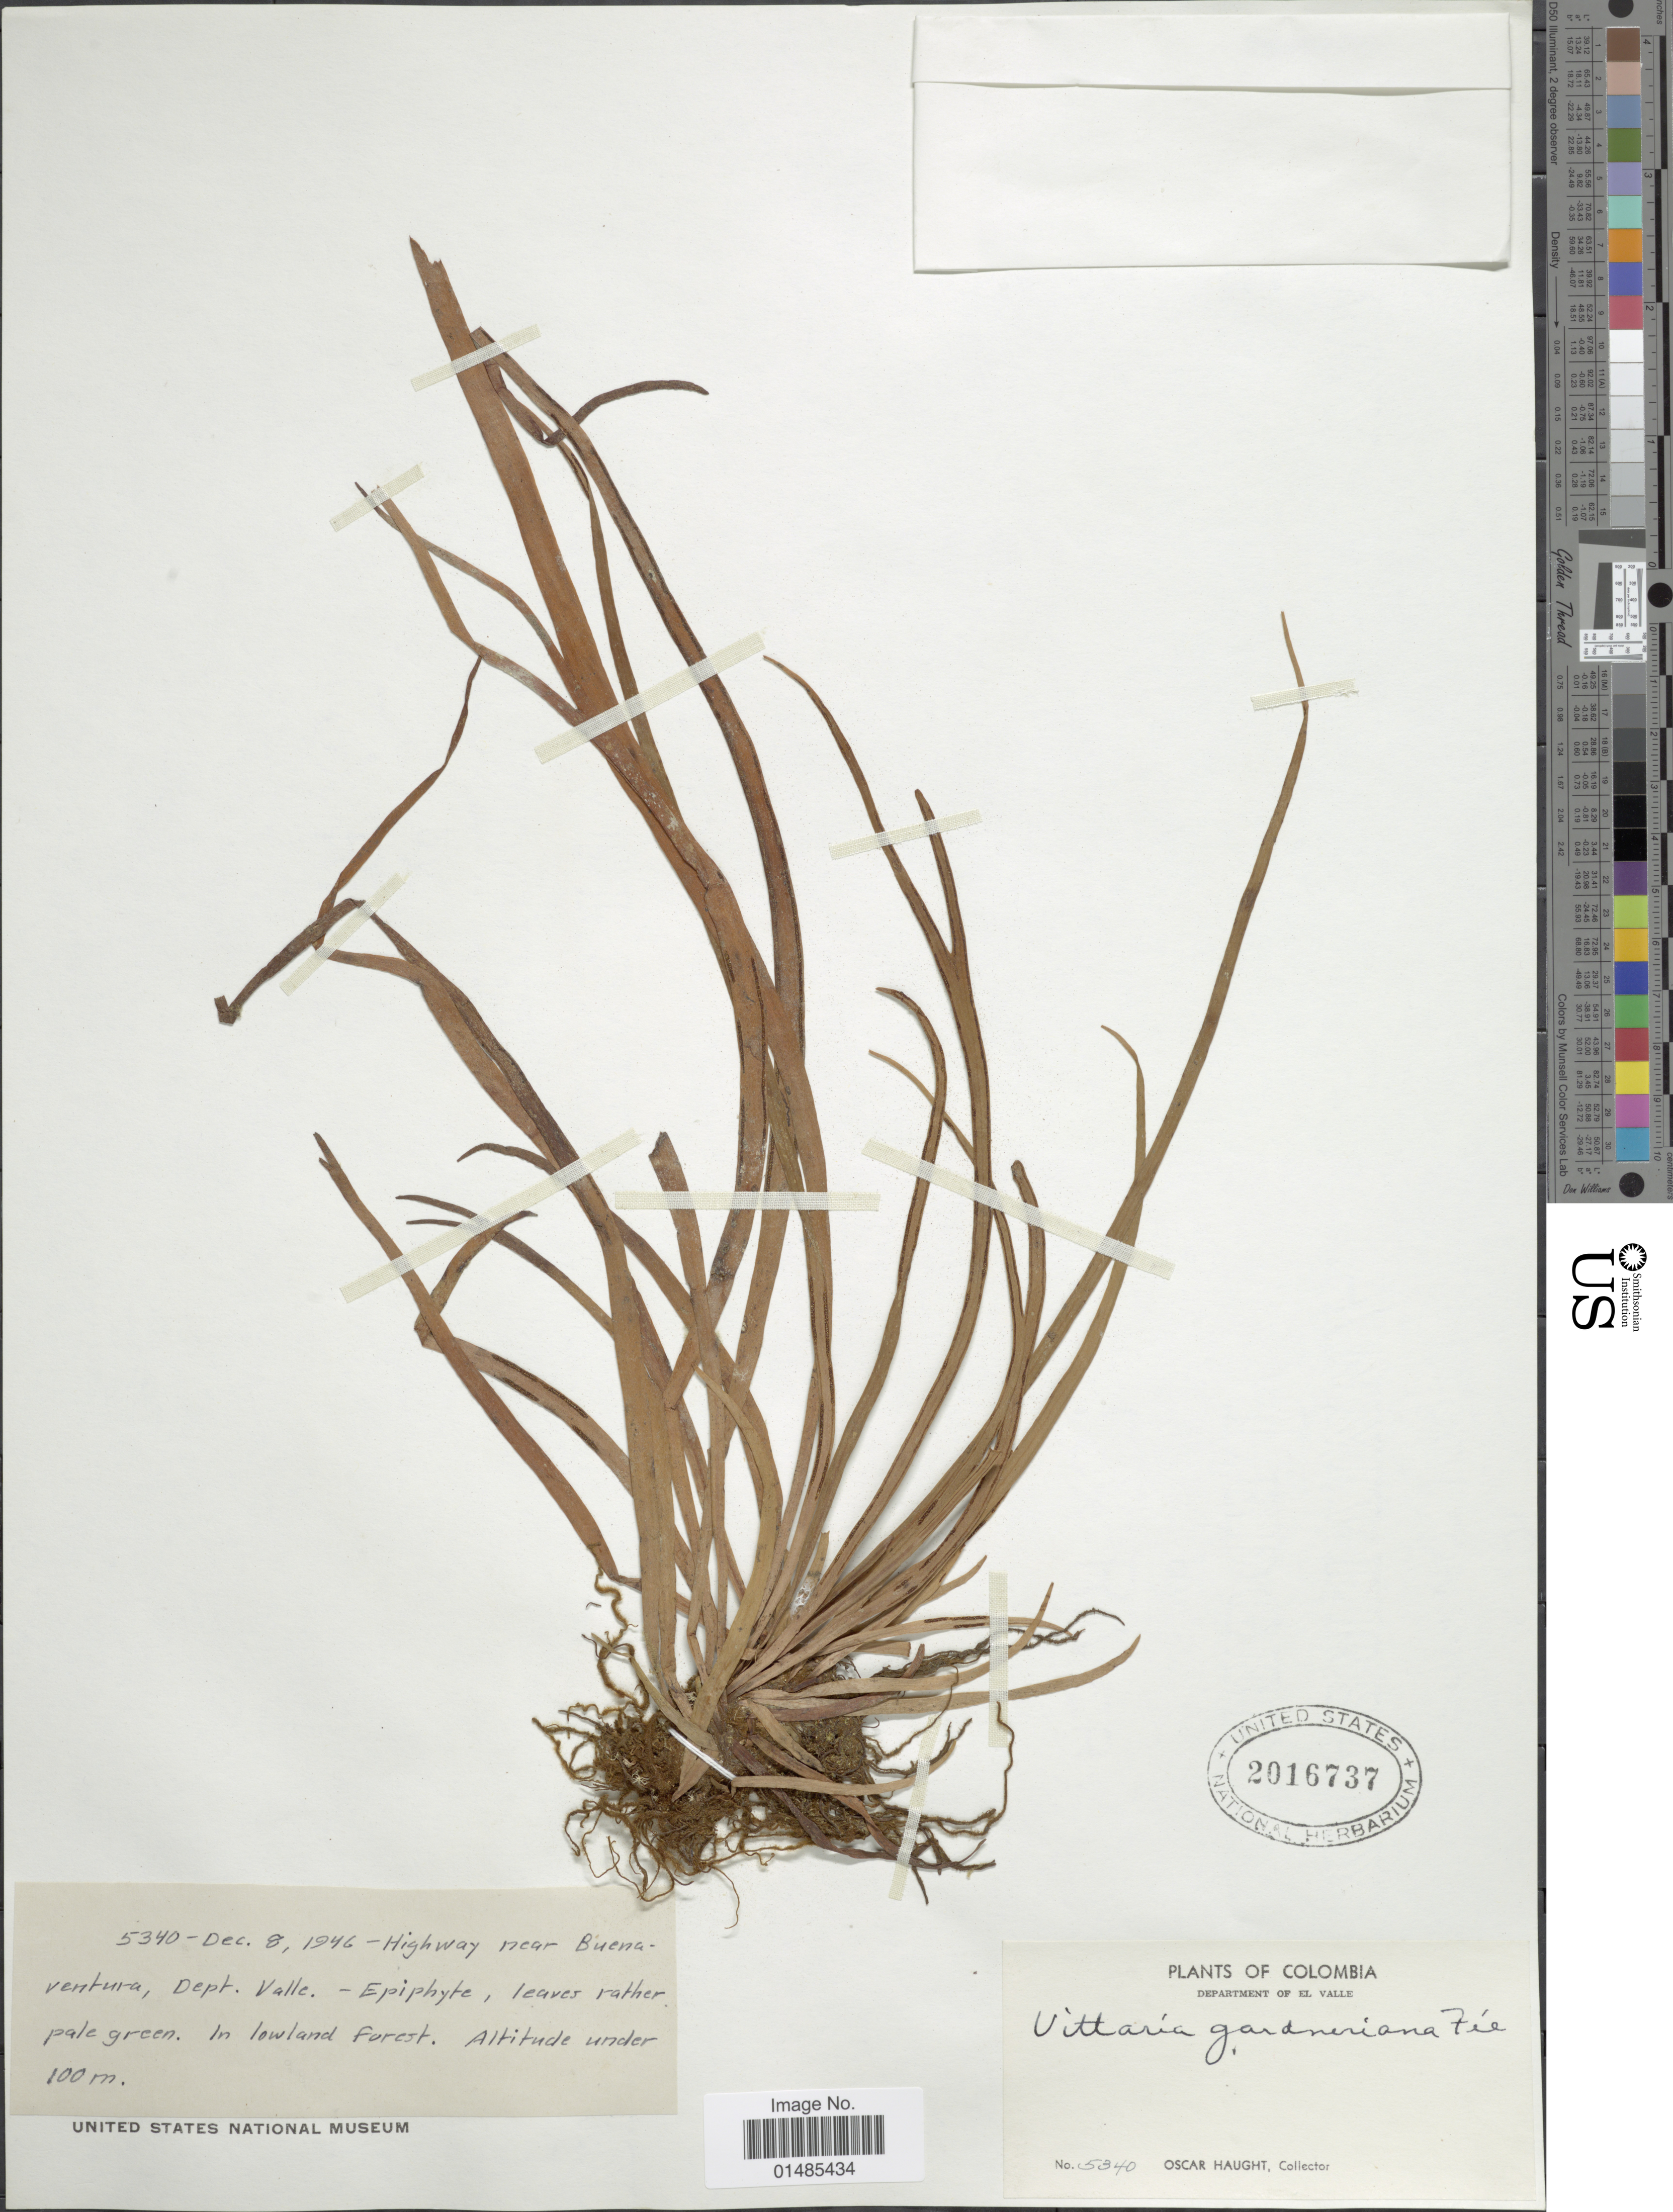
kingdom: Plantae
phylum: Tracheophyta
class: Polypodiopsida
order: Polypodiales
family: Pteridaceae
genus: Radiovittaria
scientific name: Radiovittaria gardneriana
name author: (Fée) E.H. Crane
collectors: O. L. Haught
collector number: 5340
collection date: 1946-12-08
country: Colombia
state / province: Valle del Cauca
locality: Highway near Buenaventura, Dept. Valle.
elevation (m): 100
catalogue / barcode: US 2016737